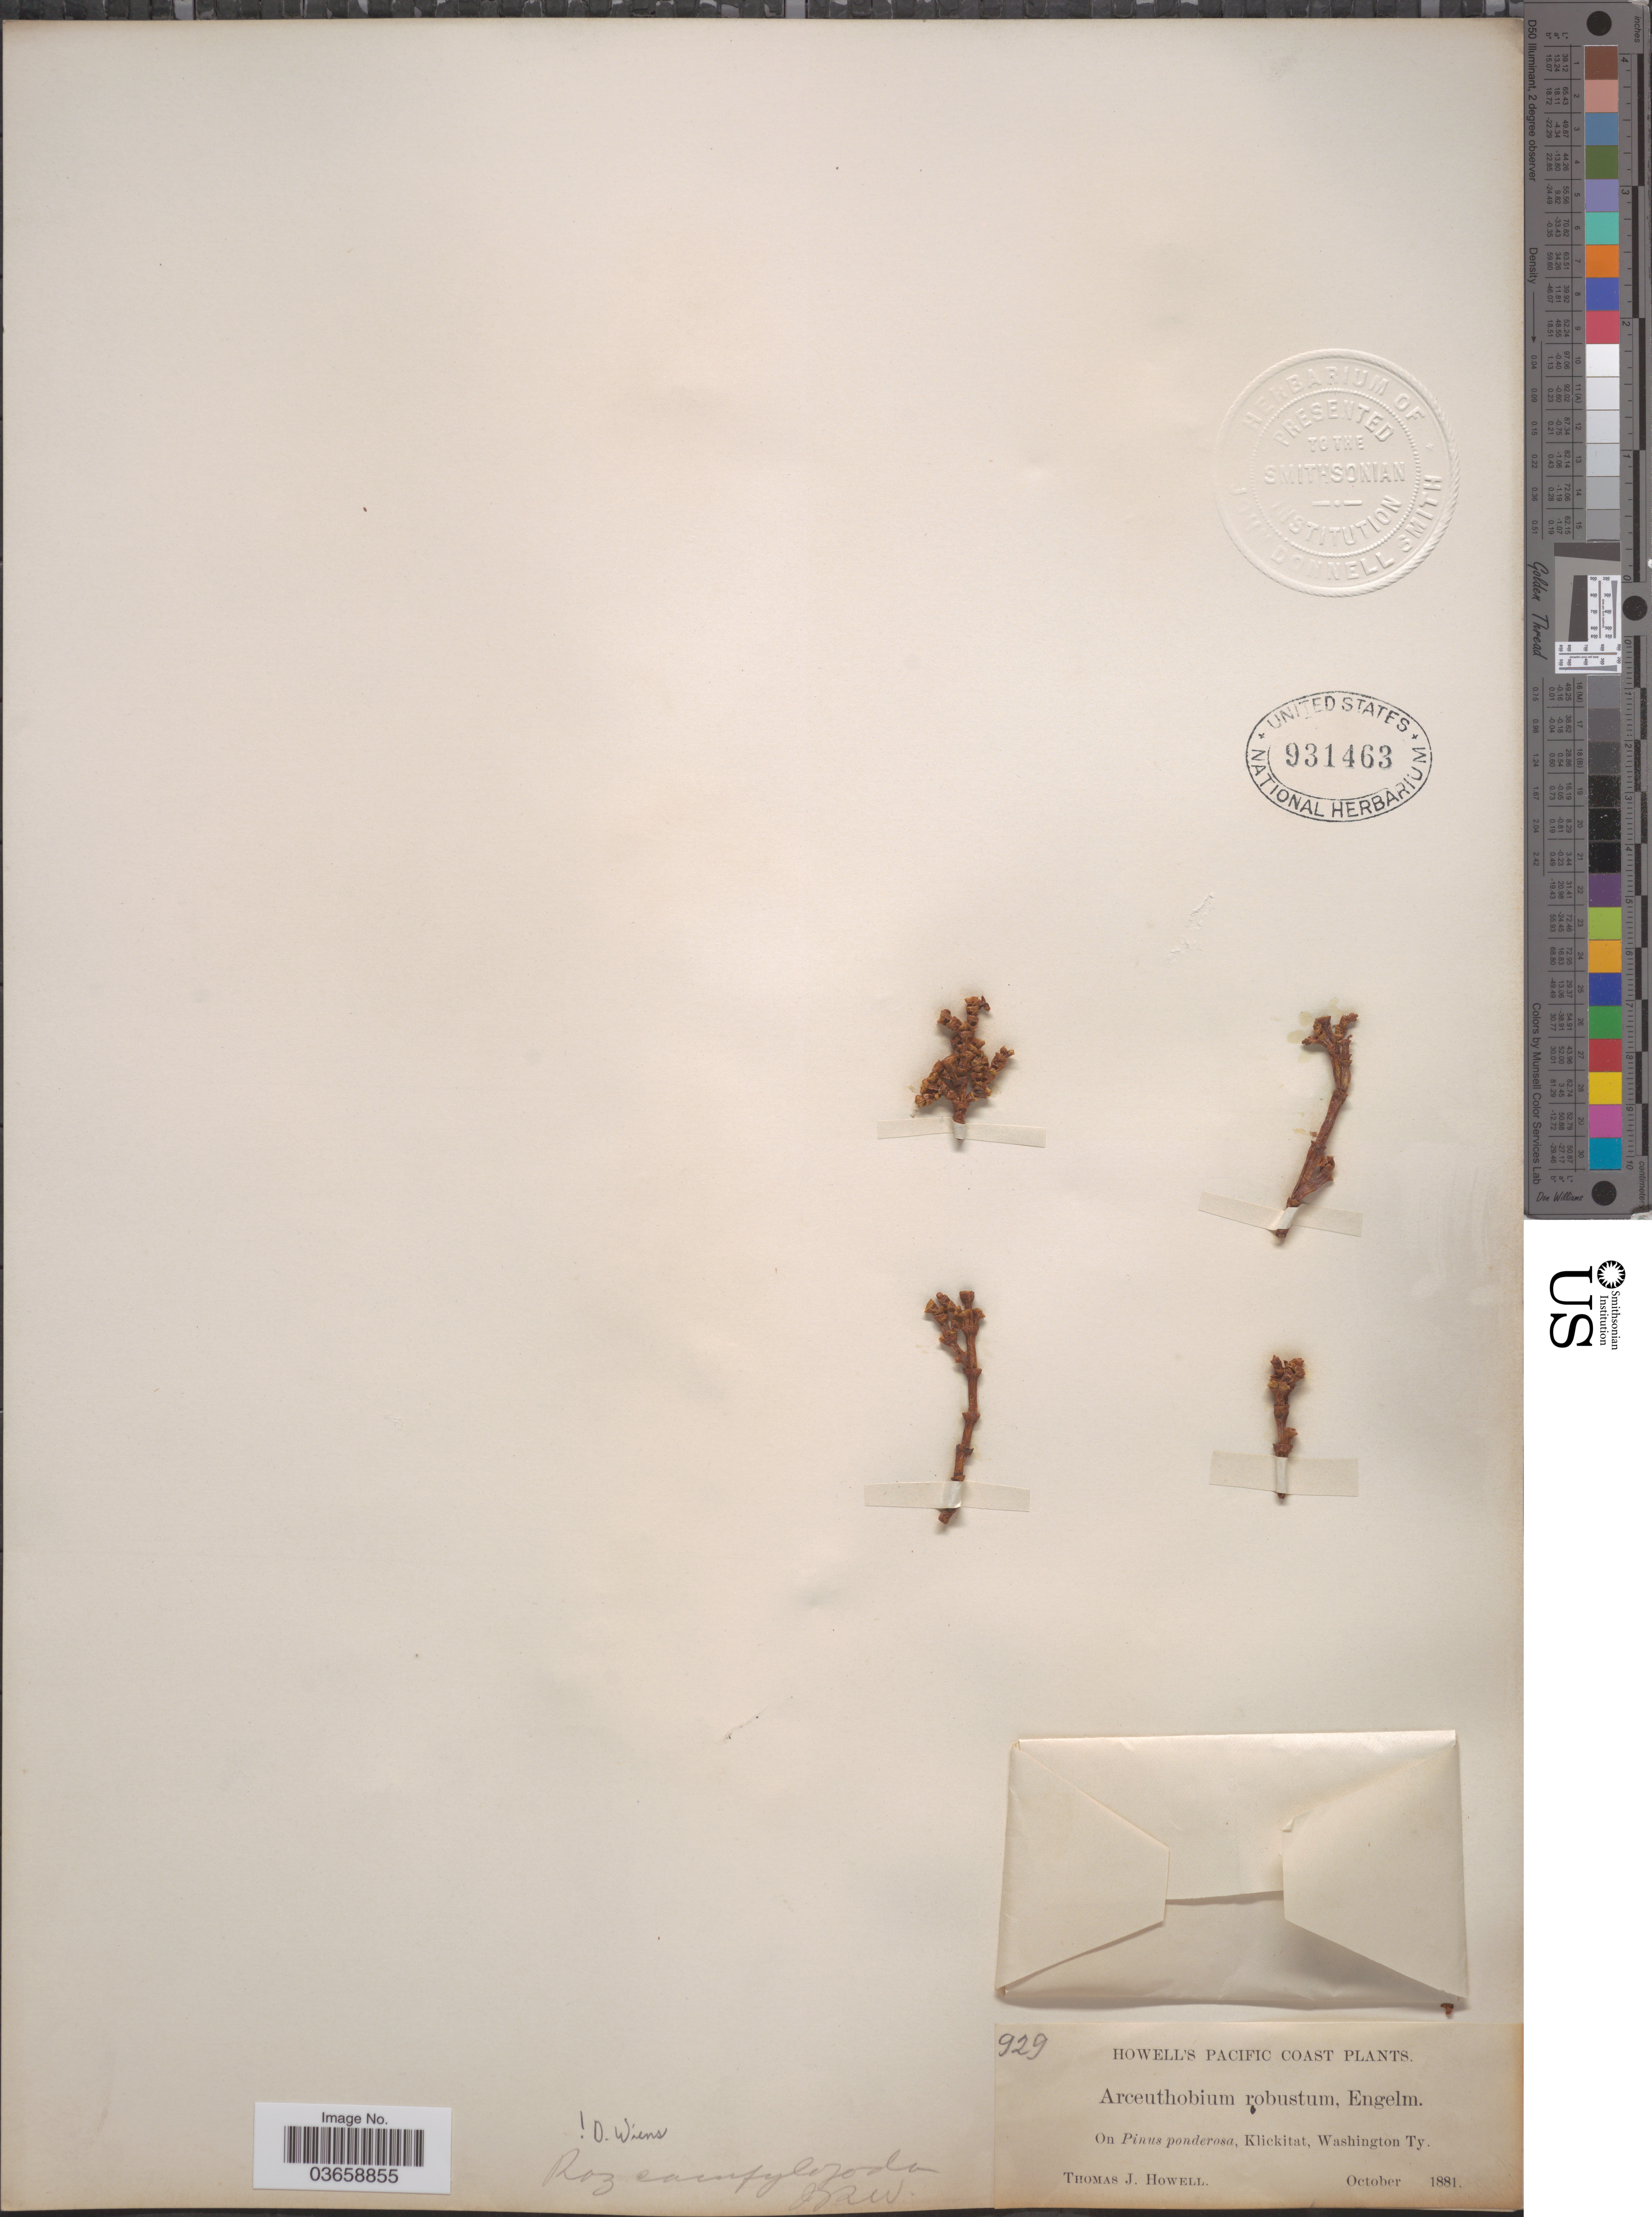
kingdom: Plantae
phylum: Tracheophyta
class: Magnoliopsida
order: Santalales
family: Viscaceae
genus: Arceuthobium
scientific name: Arceuthobium campylopodum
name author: Engelm.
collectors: T. J. Howell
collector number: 929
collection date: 1881-10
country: United States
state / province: Washington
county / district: Klickitat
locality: Klickitat, Washington Ty. Pacific Coast.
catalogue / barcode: US 931463